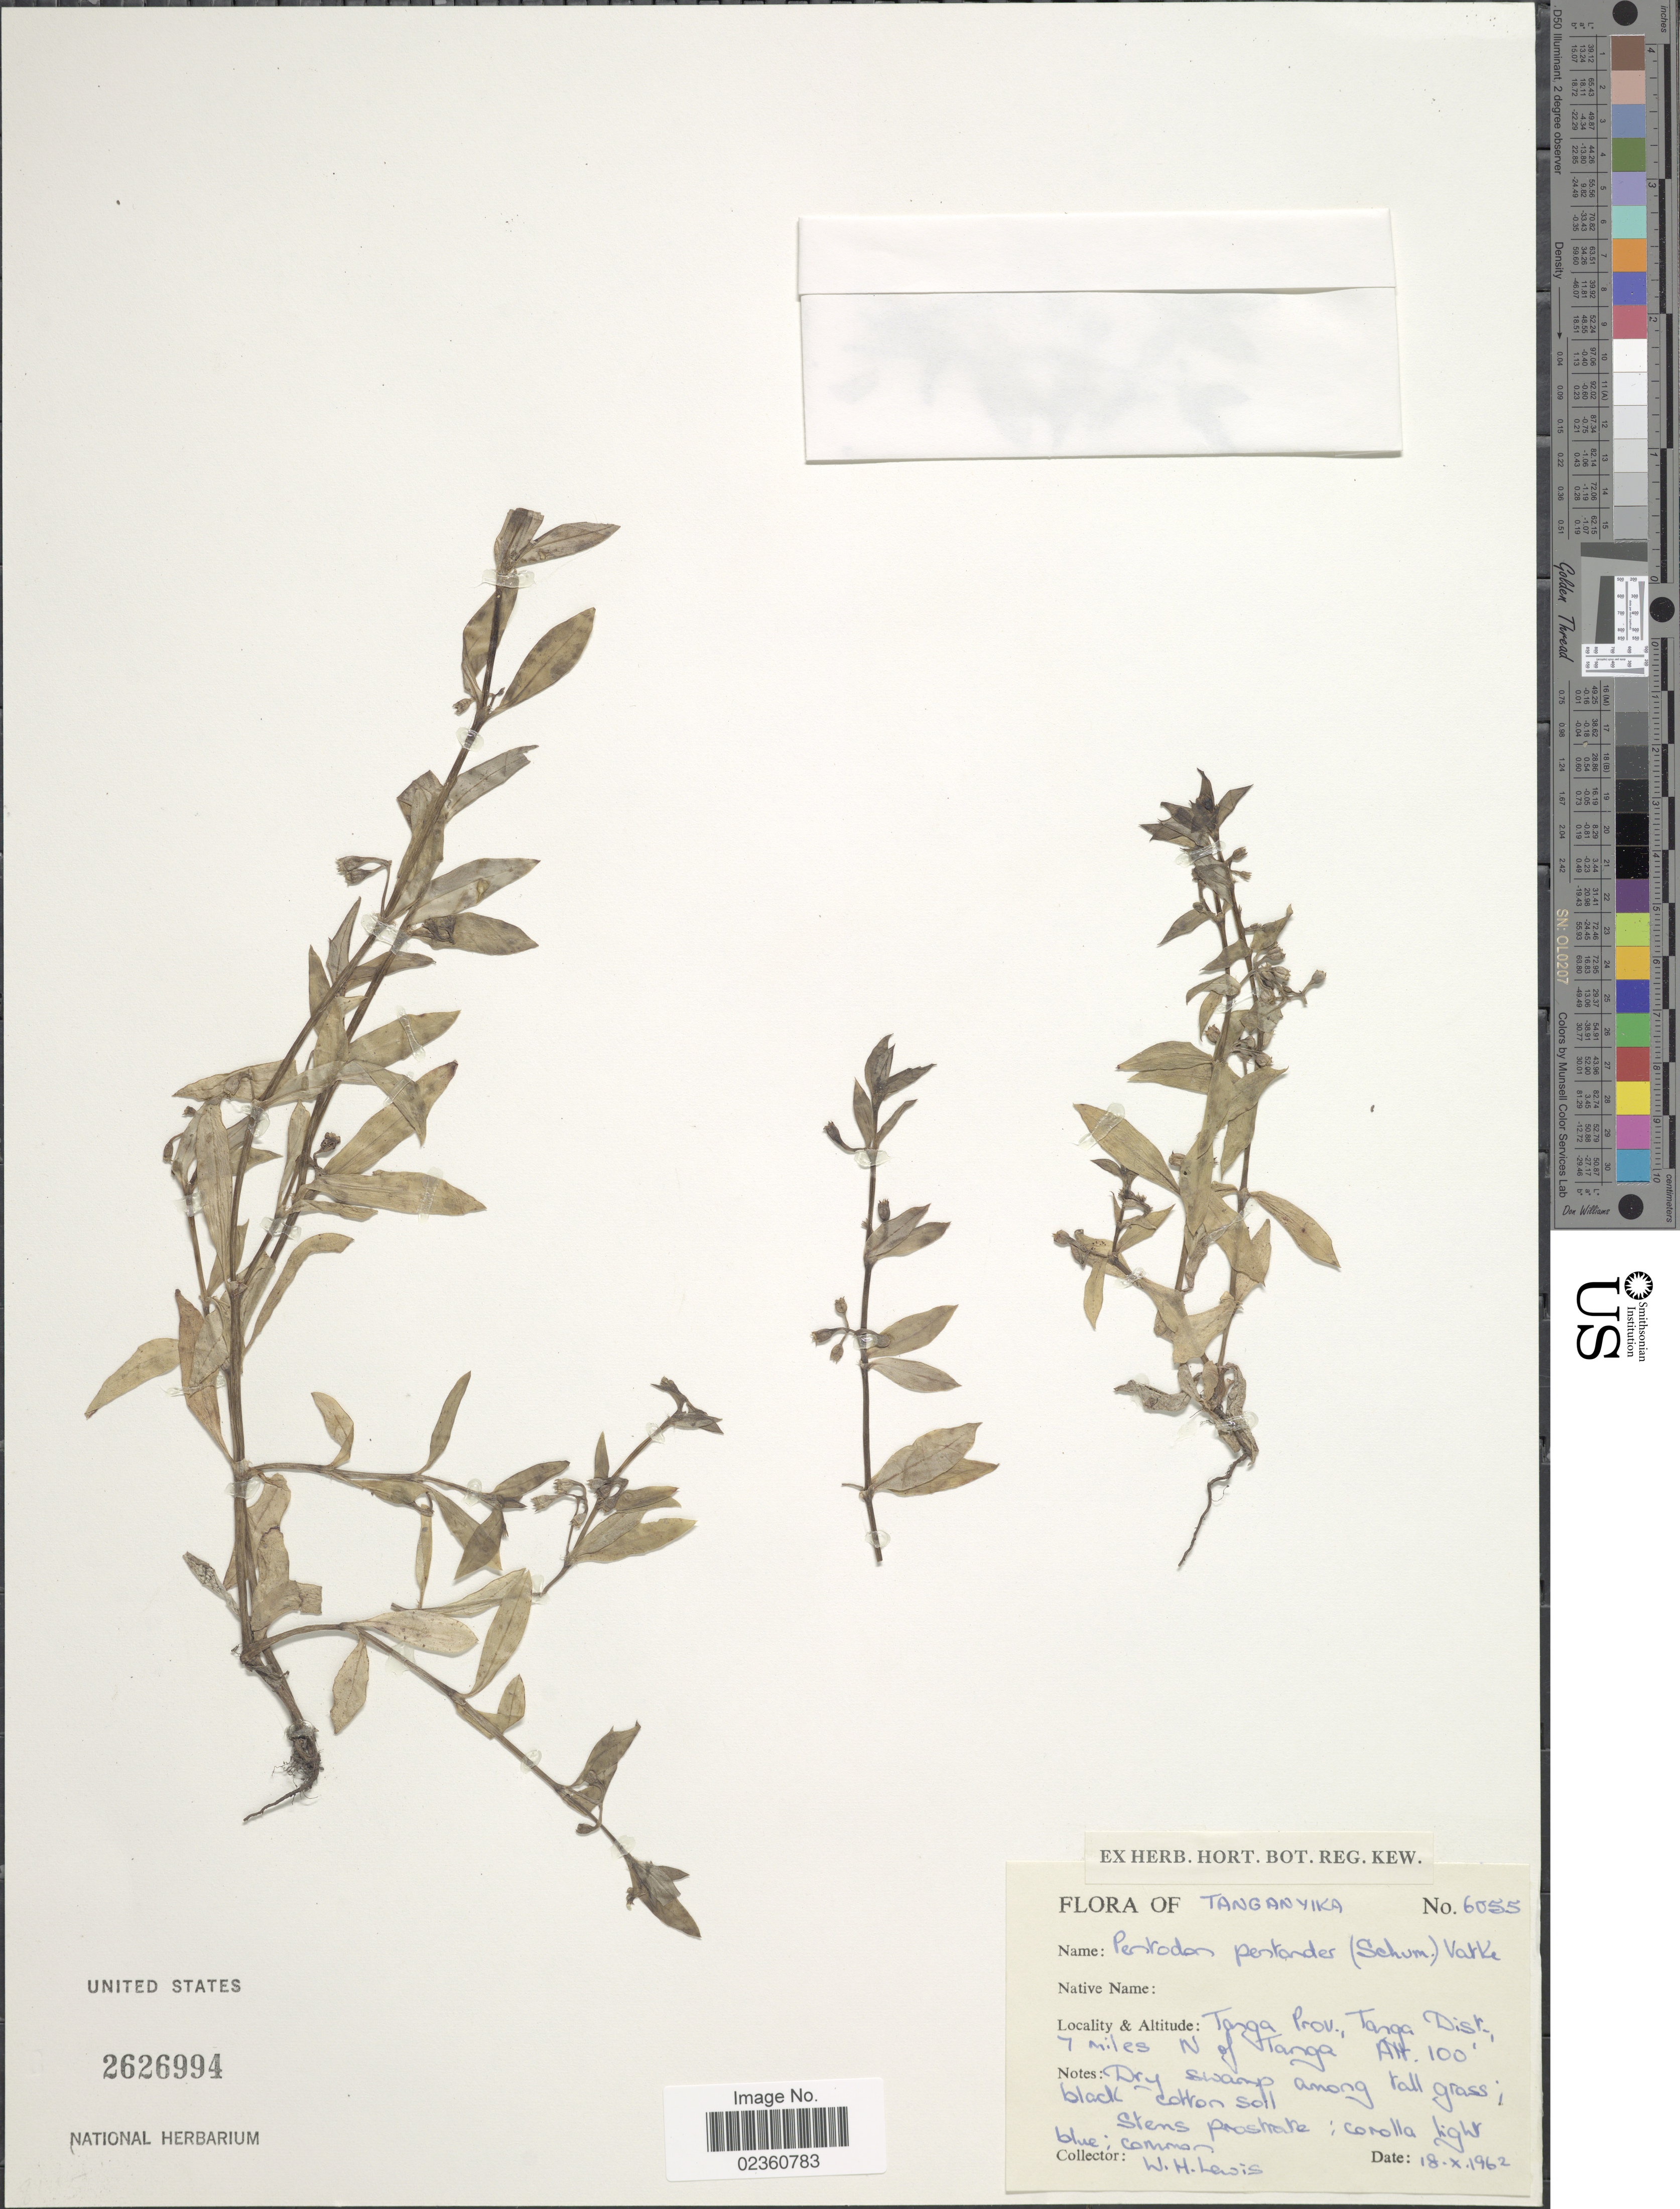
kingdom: Plantae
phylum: Tracheophyta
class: Magnoliopsida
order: Gentianales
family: Rubiaceae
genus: Pentodon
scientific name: Pentodon pentandrus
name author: (Schumach. & Thonn.) Vatke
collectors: W. H. Lewis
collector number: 6055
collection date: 1962-10-18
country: Tanzania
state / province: Tanga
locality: Tanganyika, Tanga Prov., Tanga Dist., 7 miles N of Tanga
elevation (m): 30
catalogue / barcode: US 2626994